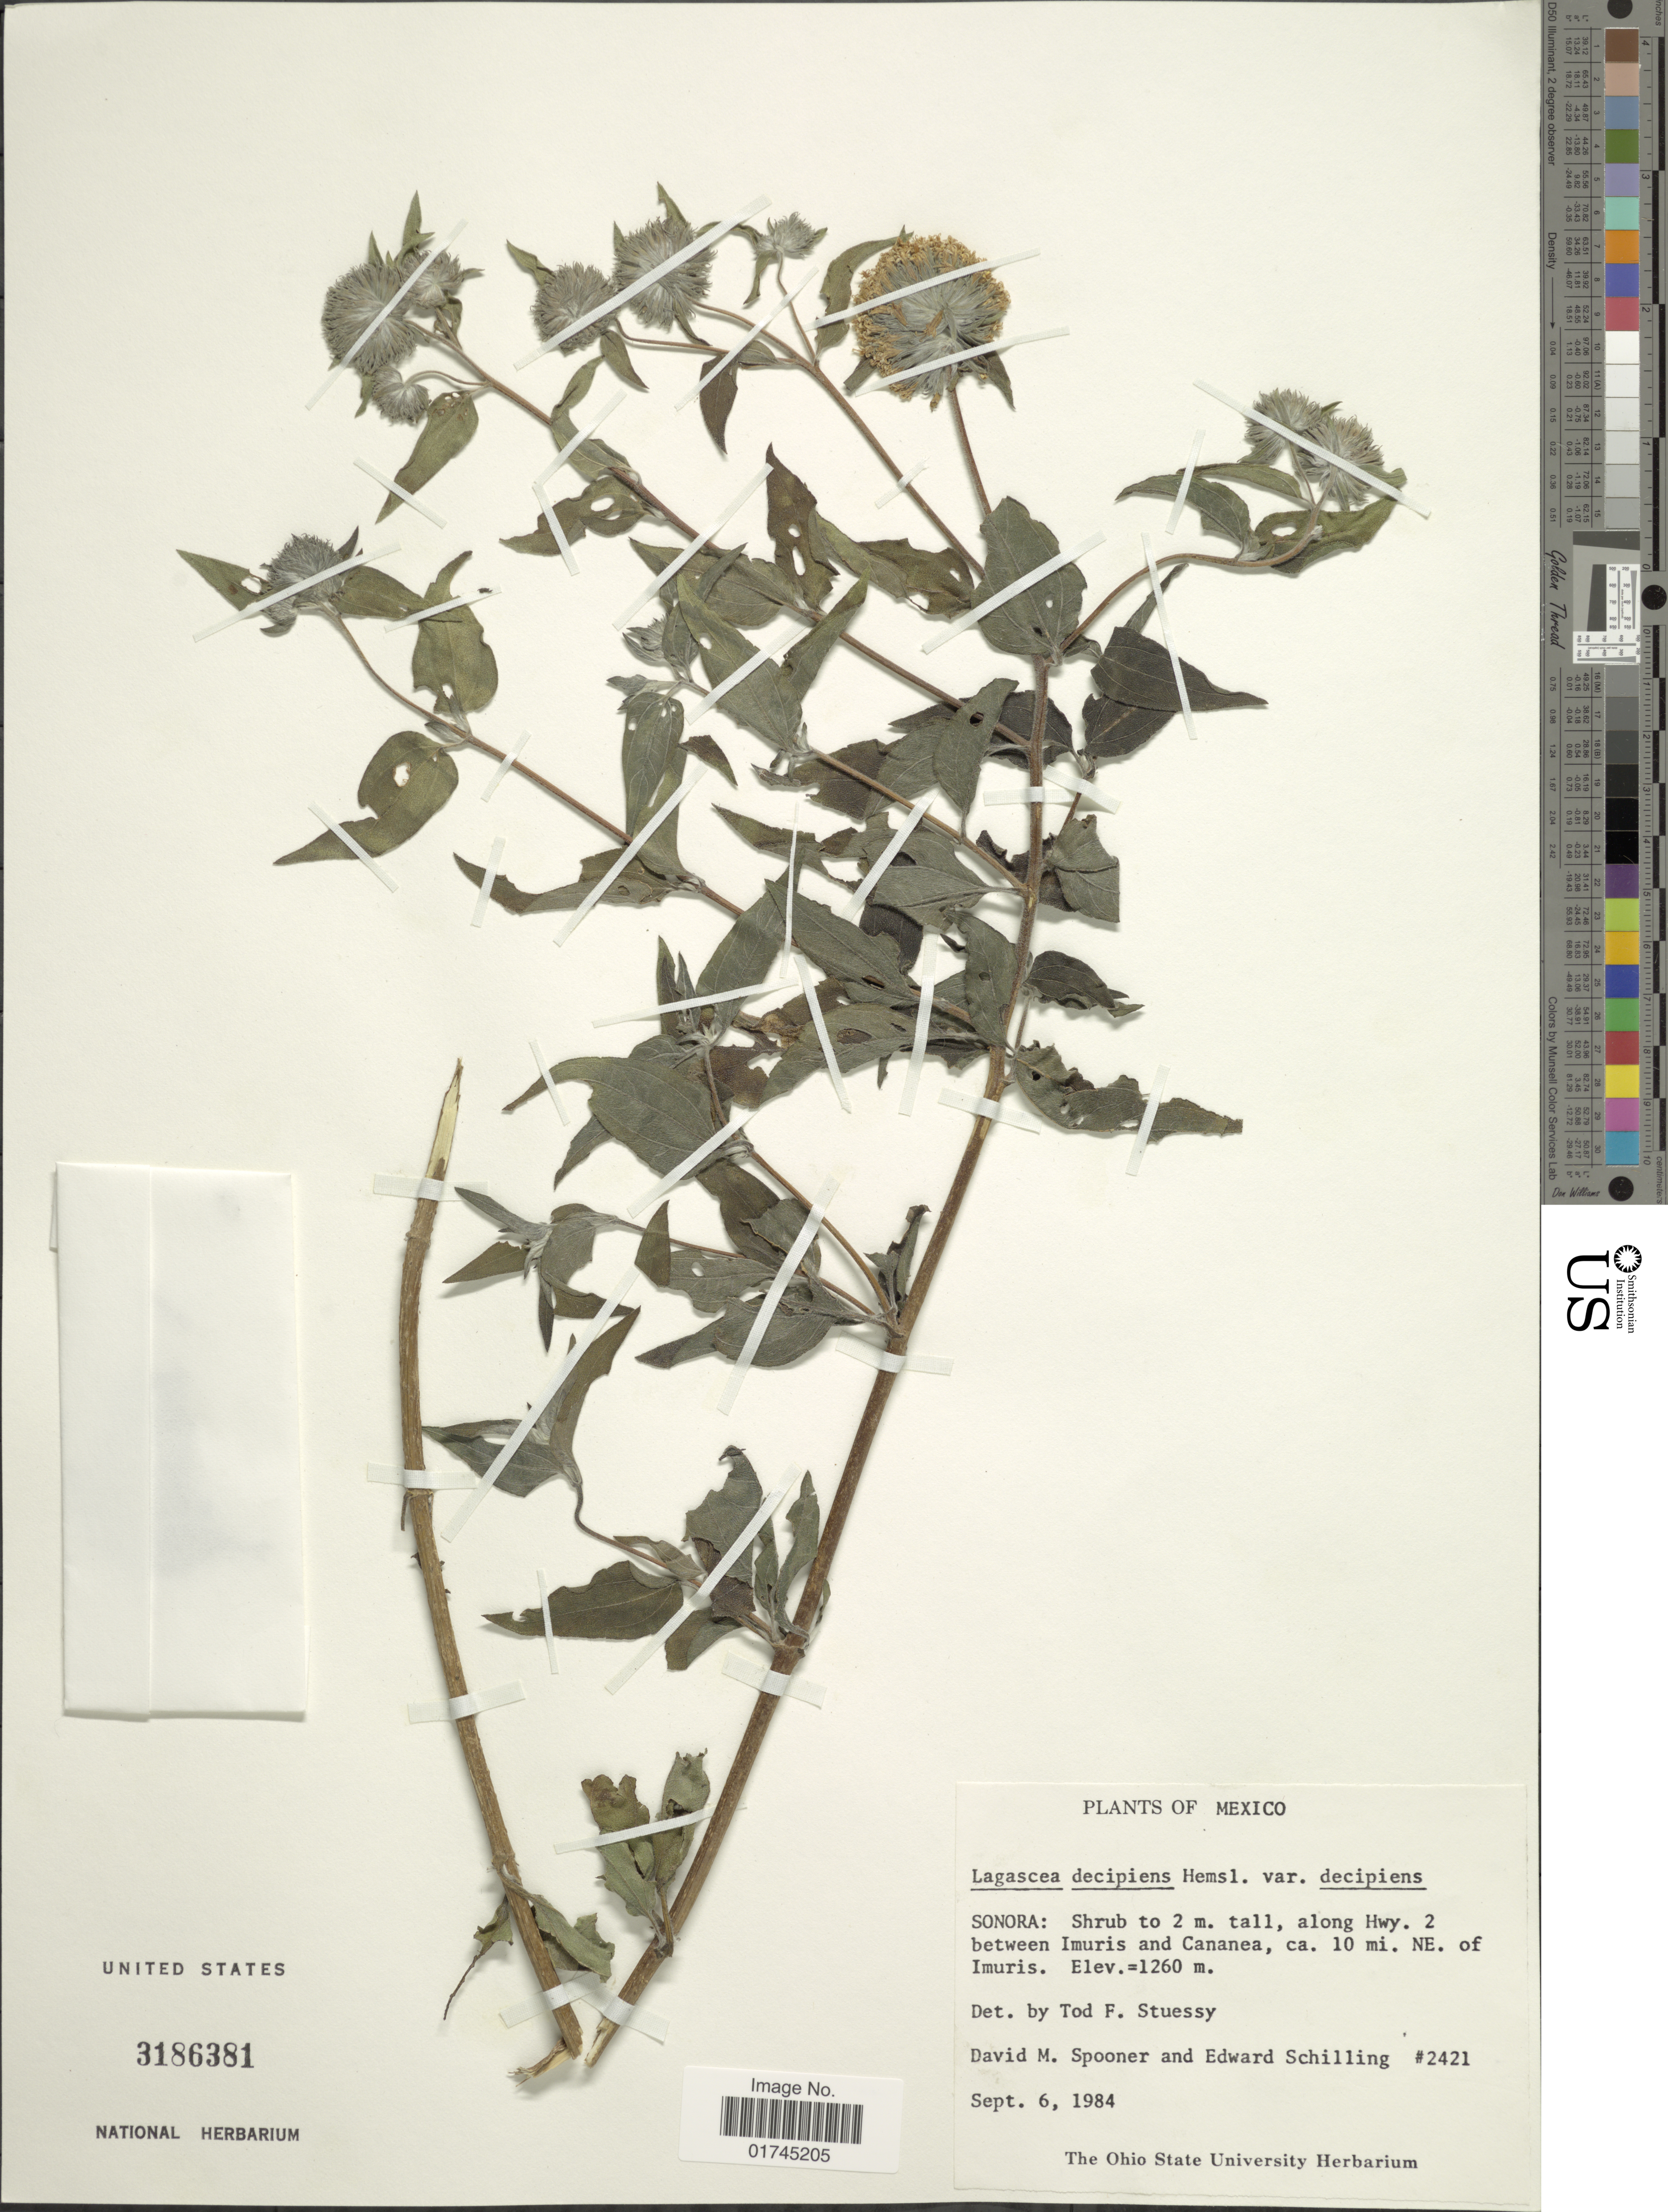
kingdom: Plantae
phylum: Tracheophyta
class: Magnoliopsida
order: Asterales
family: Asteraceae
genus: Lagascea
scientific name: Lagascea decipiens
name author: Hemsl.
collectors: D. Spooner & E. E. Schilling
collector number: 2421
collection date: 1984-09-06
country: Mexico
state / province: Sonora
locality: Along Hwy. 2, between Imuris and Cananea, ca. 10 mi. NE. of Imuris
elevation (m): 1260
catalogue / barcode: US 3186381